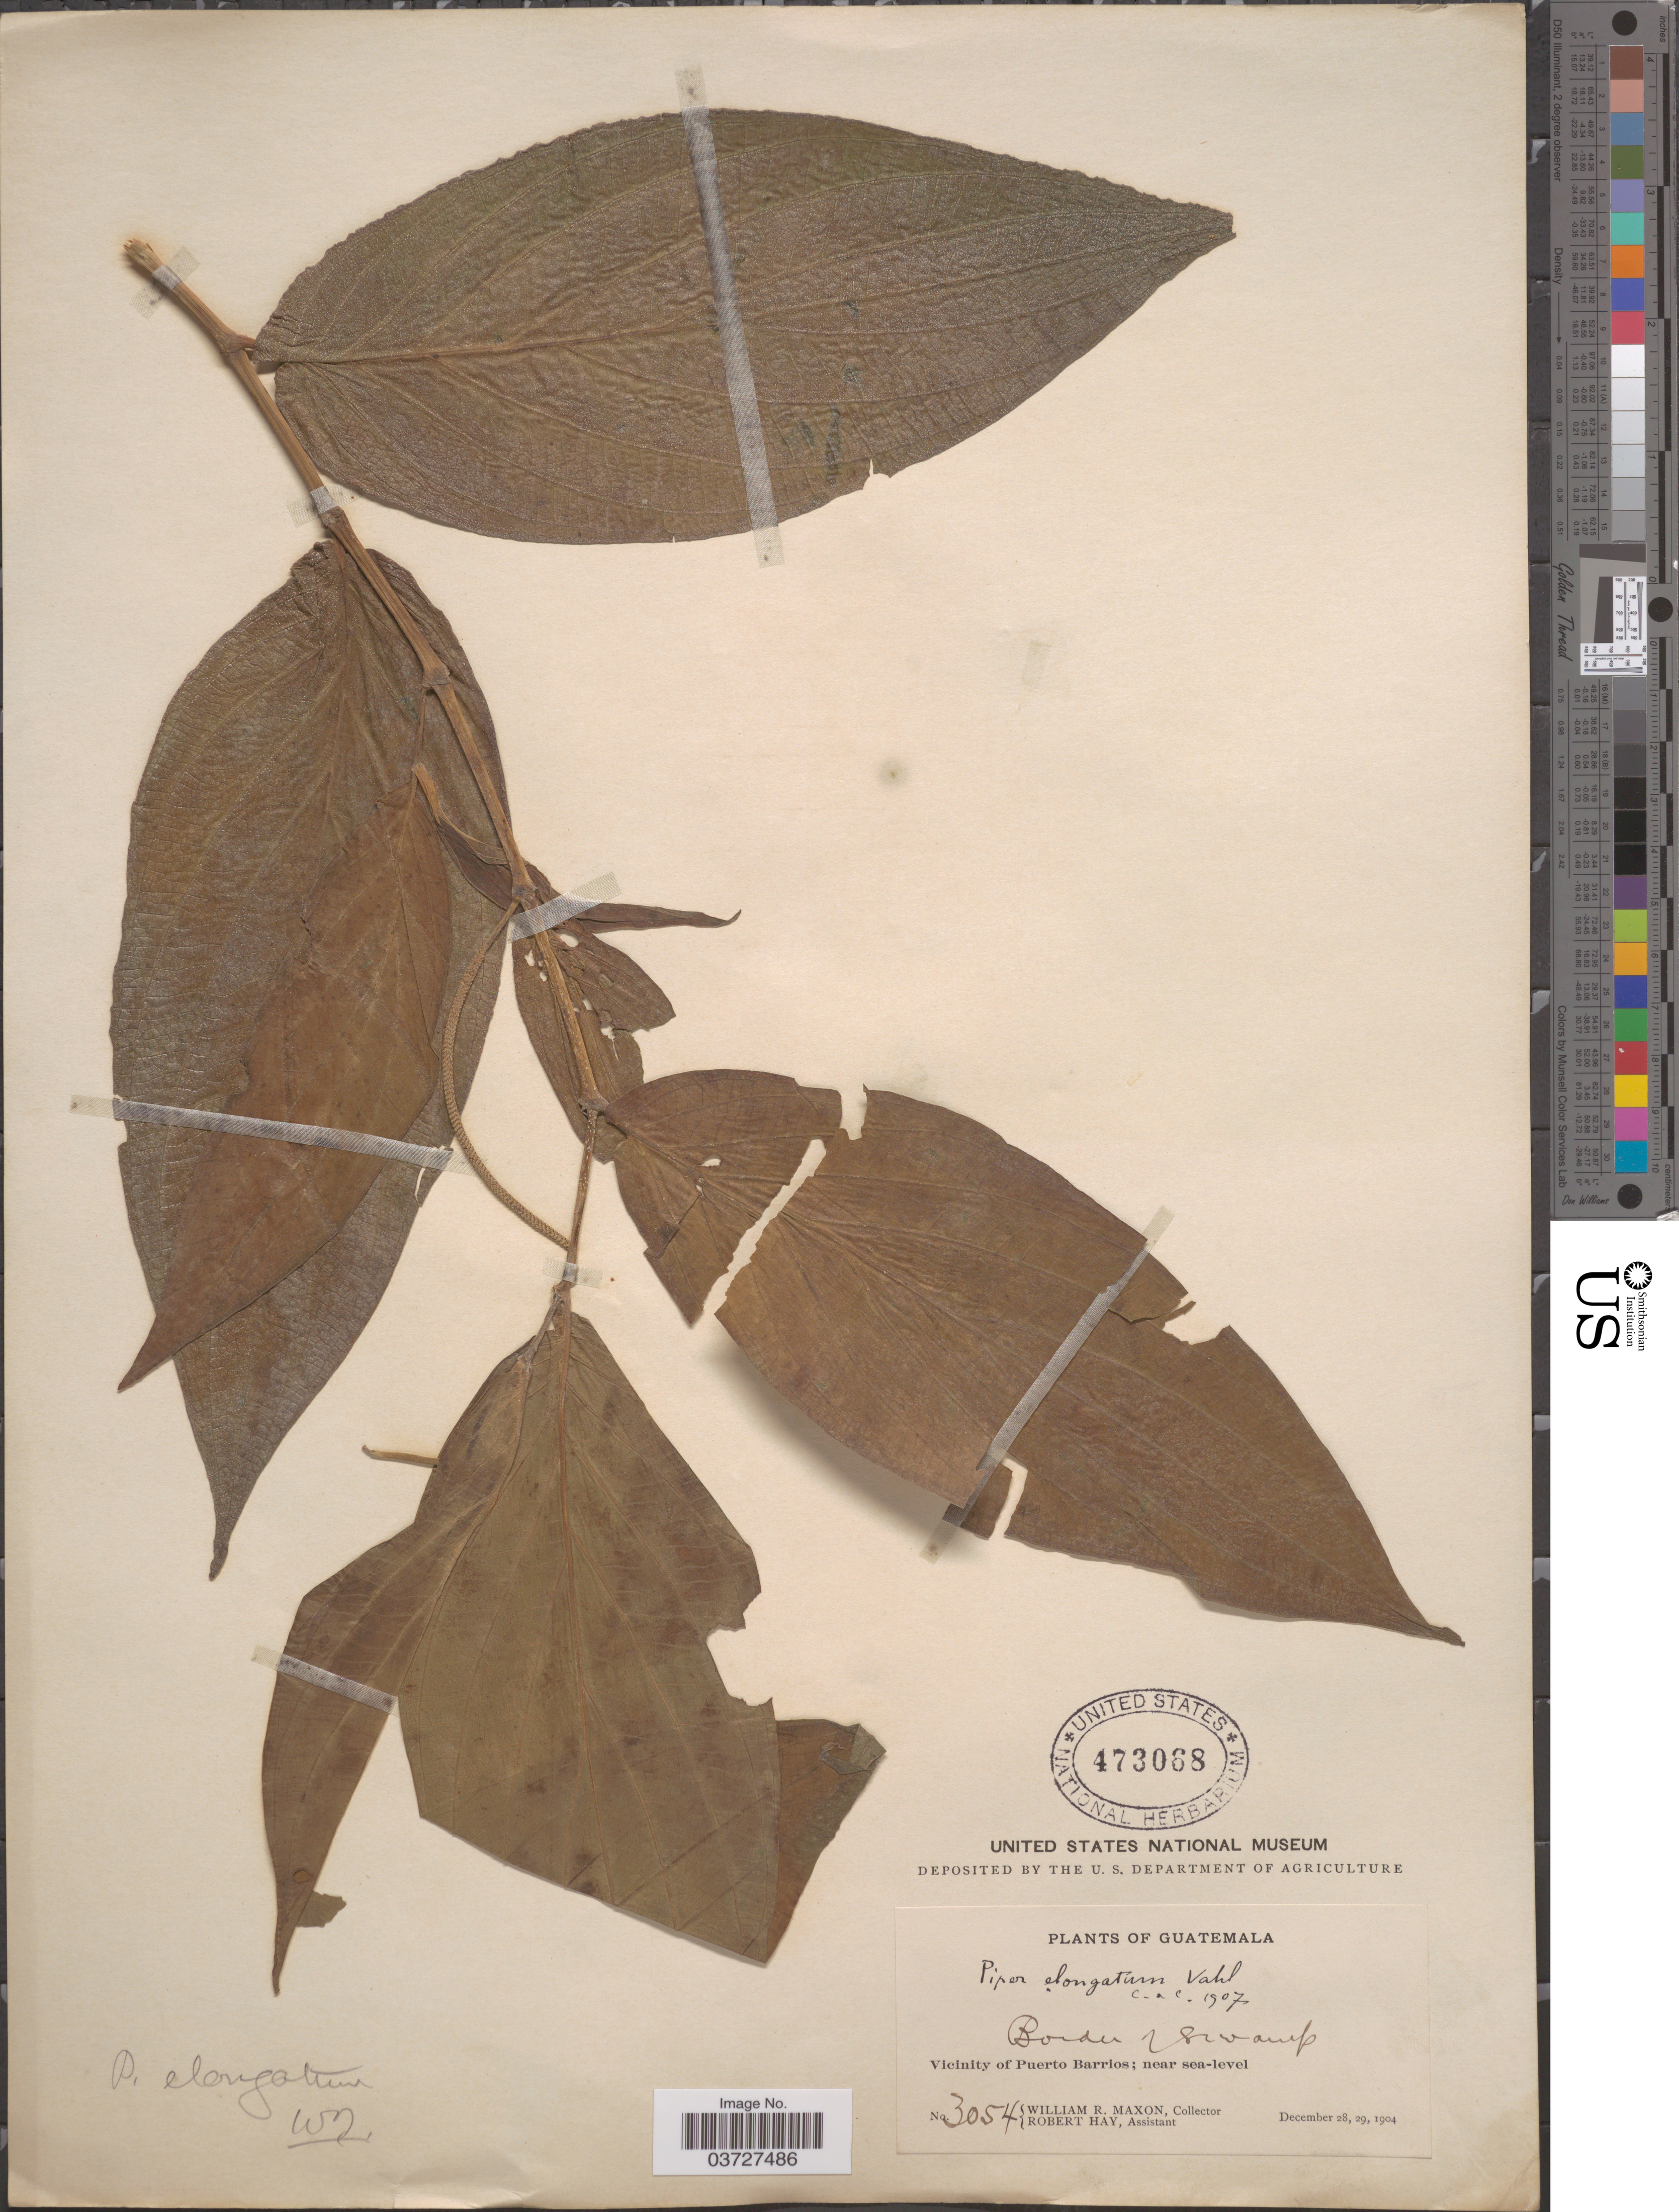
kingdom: Plantae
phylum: Tracheophyta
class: Magnoliopsida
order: Piperales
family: Piperaceae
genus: Piper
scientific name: Piper elongatum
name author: Vahl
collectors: W. R. Maxon & R. Hay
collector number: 3054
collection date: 1904-12-28/1904-12-29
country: Guatemala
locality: Border of swamp. Vicinity of Puerto Barrios.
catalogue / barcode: US 473068